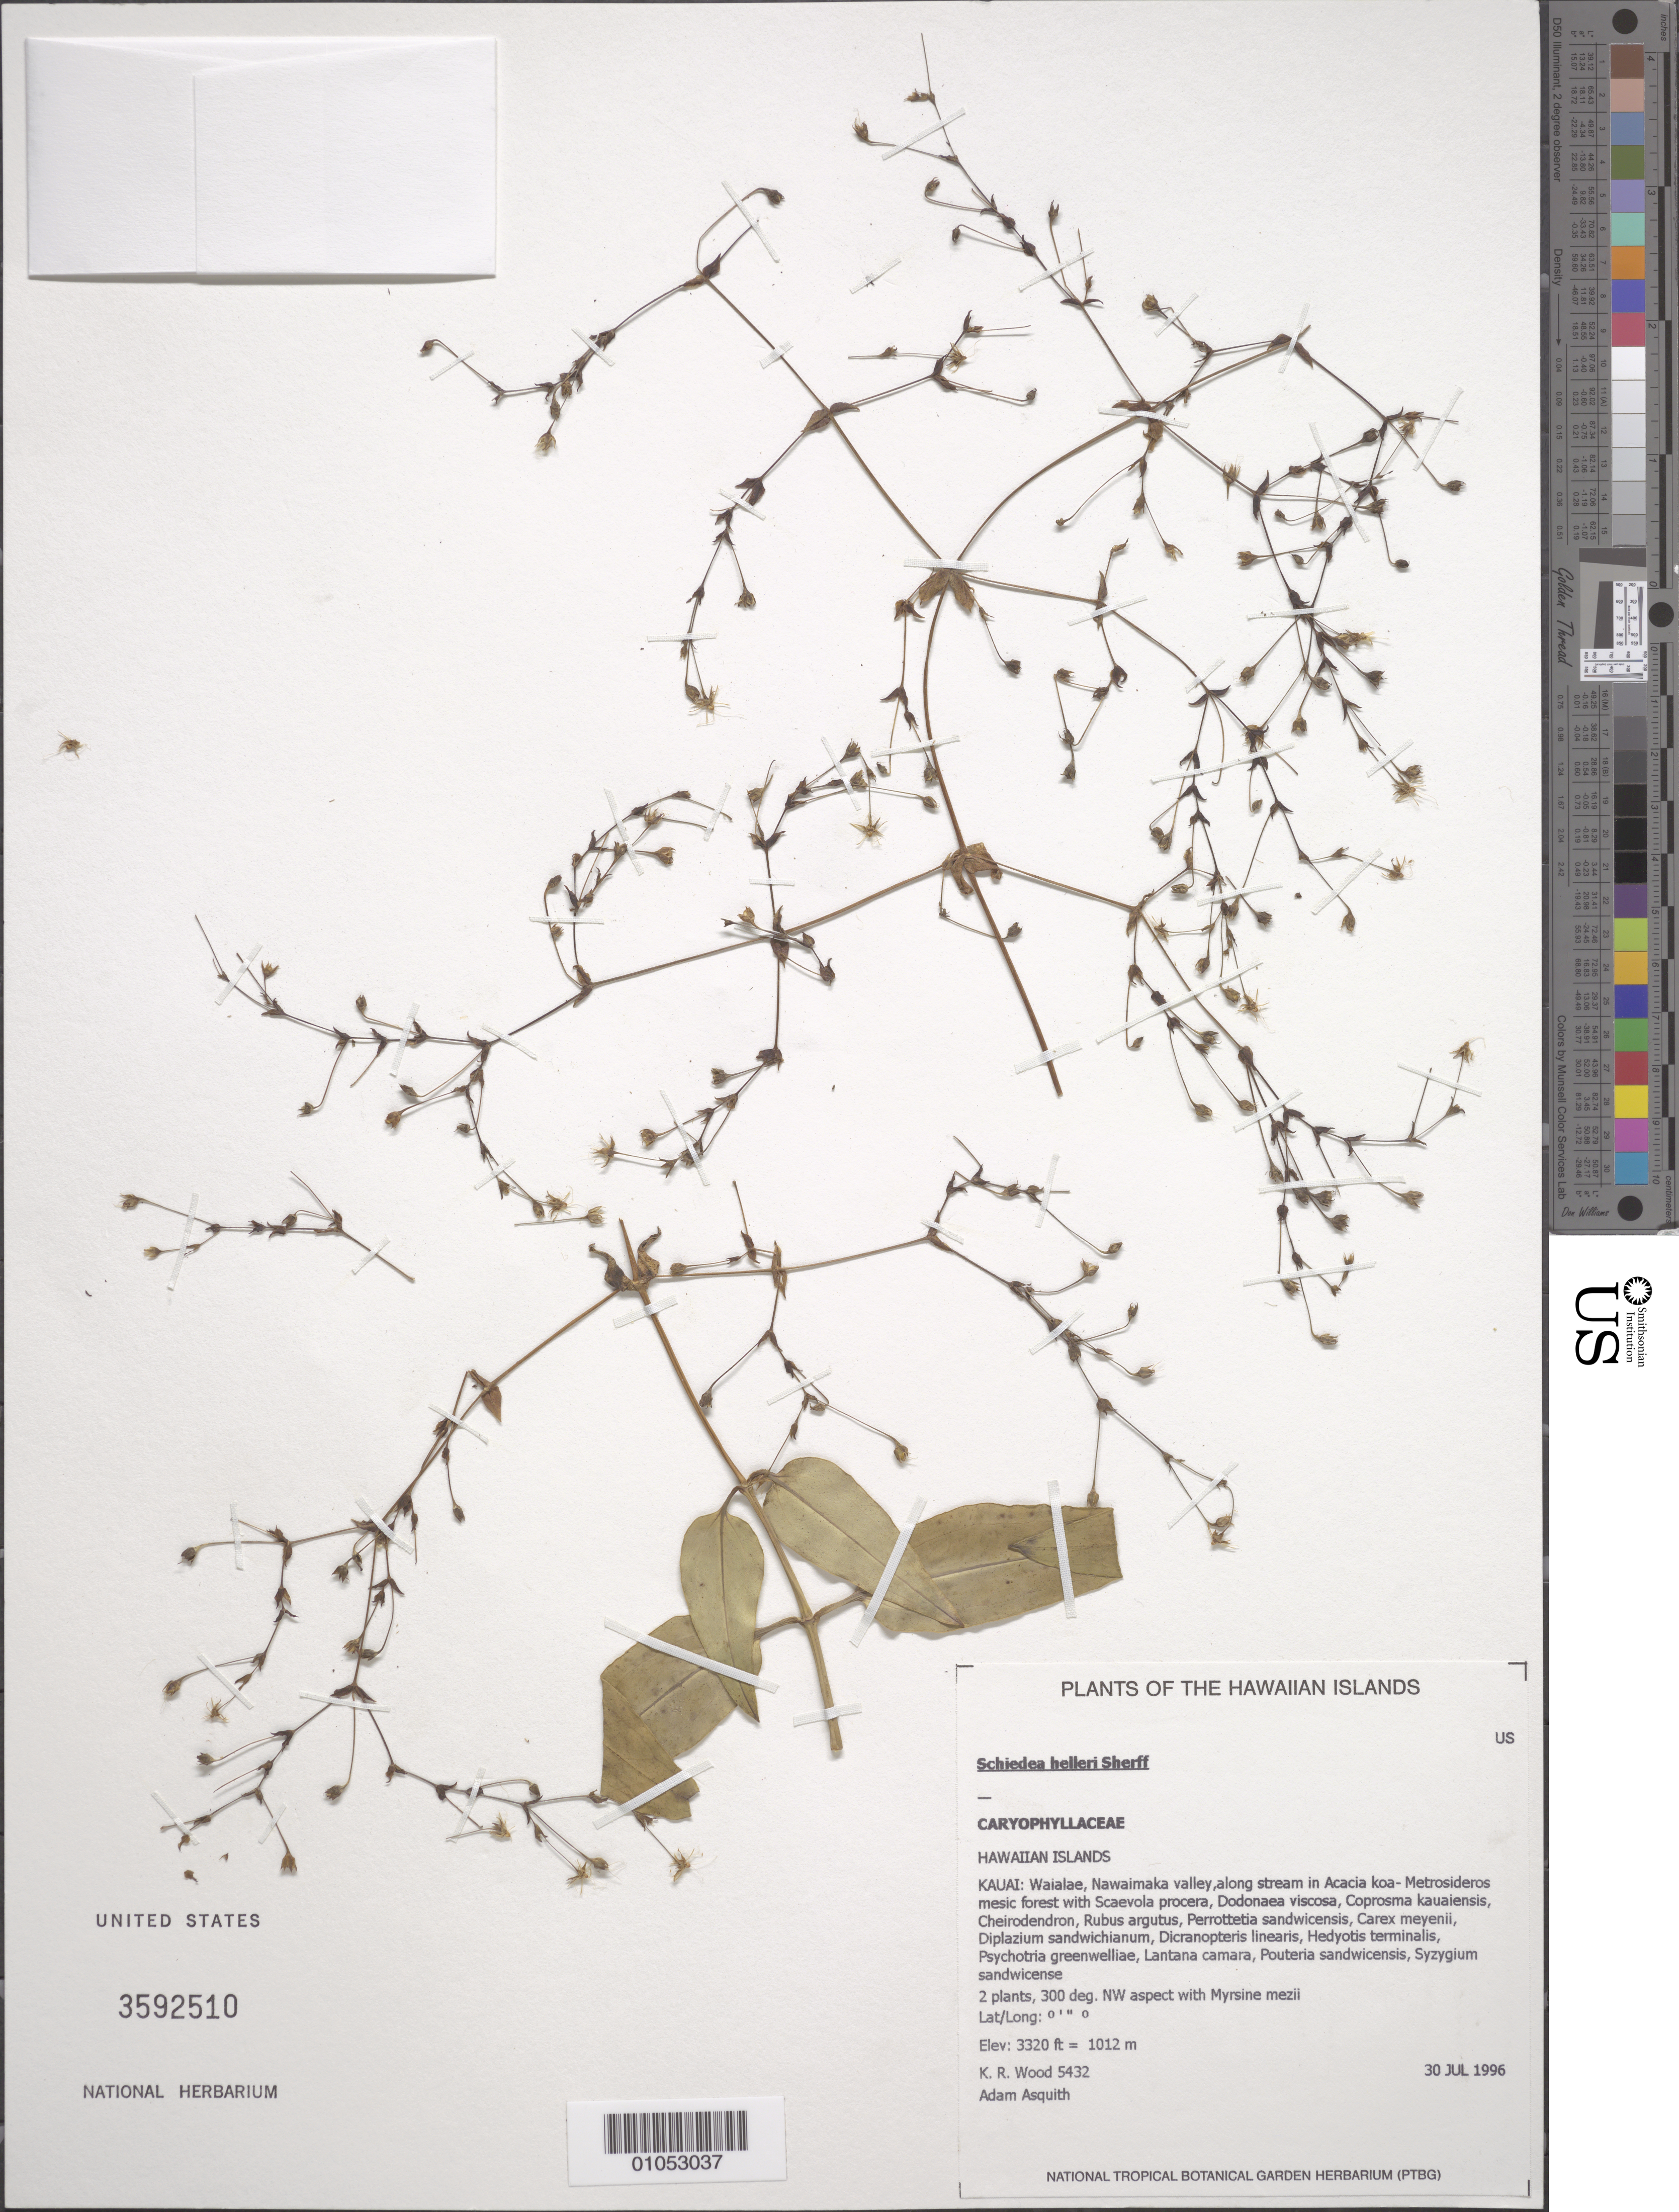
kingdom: Plantae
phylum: Tracheophyta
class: Magnoliopsida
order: Caryophyllales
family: Caryophyllaceae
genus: Schiedea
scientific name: Schiedea helleri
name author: Sherff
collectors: K. R. Wood & A. Asquith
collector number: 5432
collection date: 1996-07-30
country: United States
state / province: Hawaii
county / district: Kauai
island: Kaua'i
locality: The Hawaiian Islands. Kauai: Waialae, Nawaimaka valley, along stream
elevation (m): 1012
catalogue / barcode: US 3592510